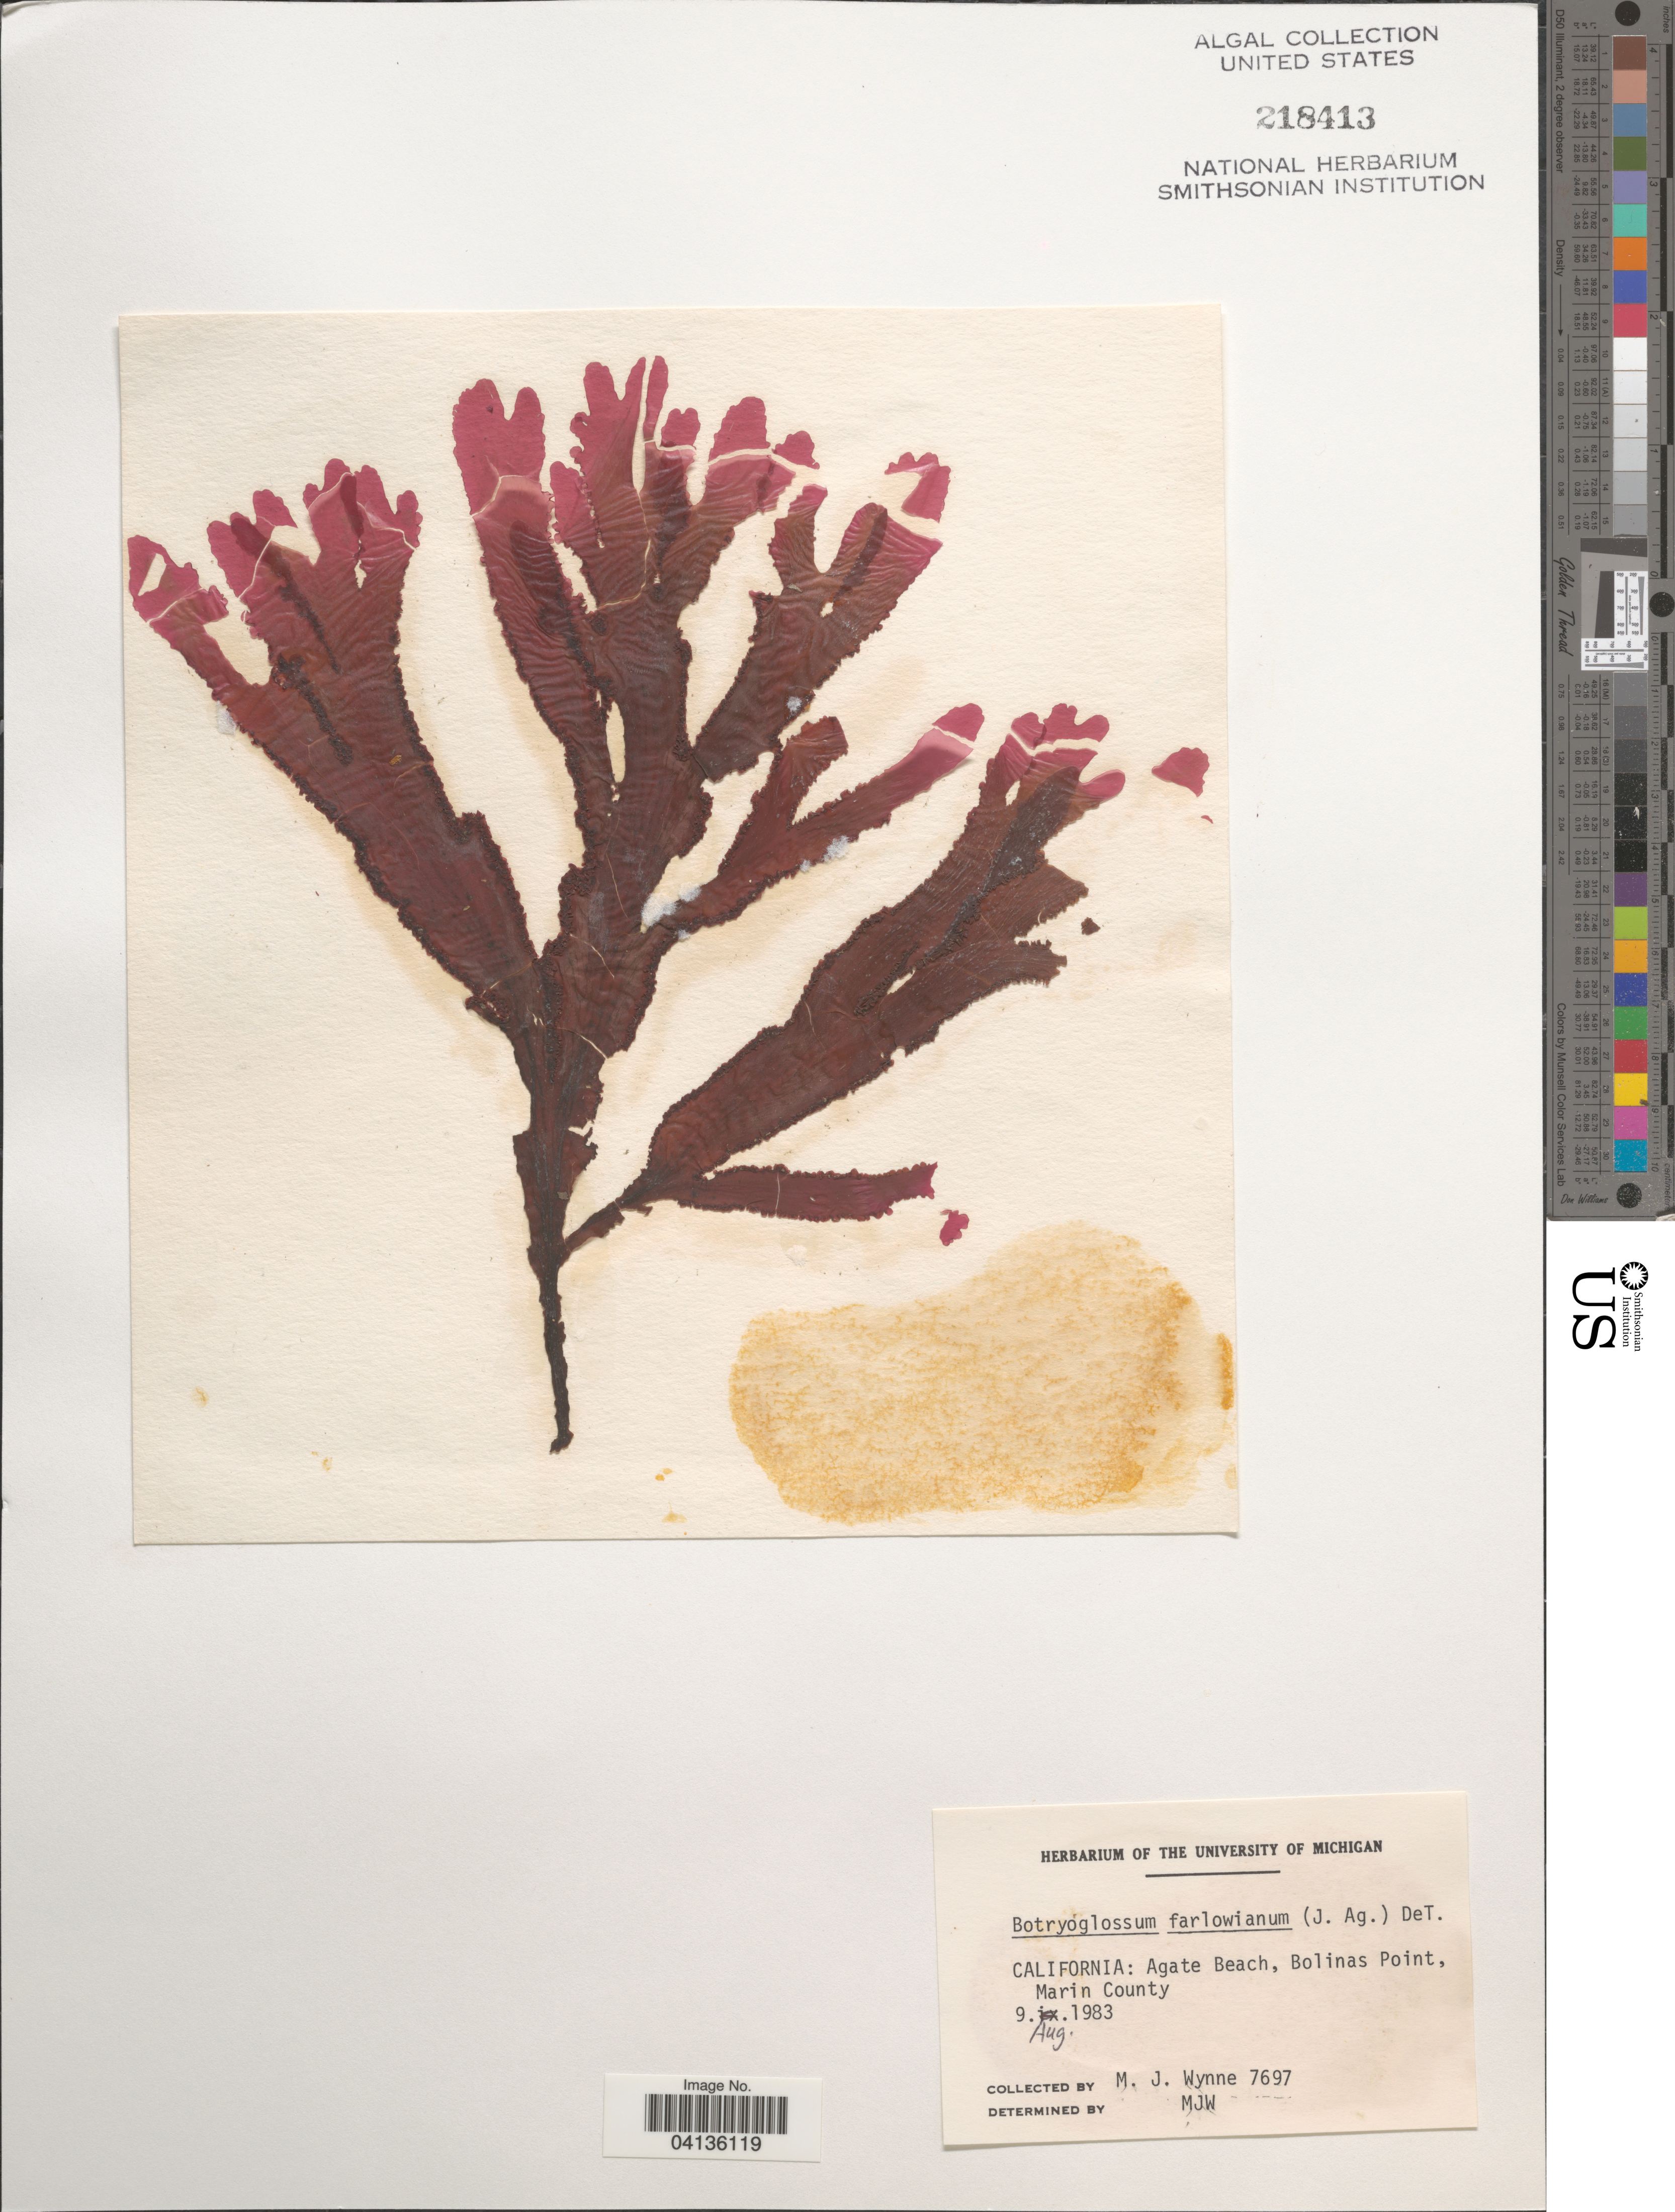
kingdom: Plantae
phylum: Rhodophyta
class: Florideophyceae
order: Ceramiales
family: Delesseriaceae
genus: Botryoglossum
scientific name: Botryoglossum farlowianum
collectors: M.J. Wynne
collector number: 7697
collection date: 1983-08-09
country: United States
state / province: California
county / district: Marin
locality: Agate Beach, Bolinas Point, Marin County.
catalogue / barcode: US 218413